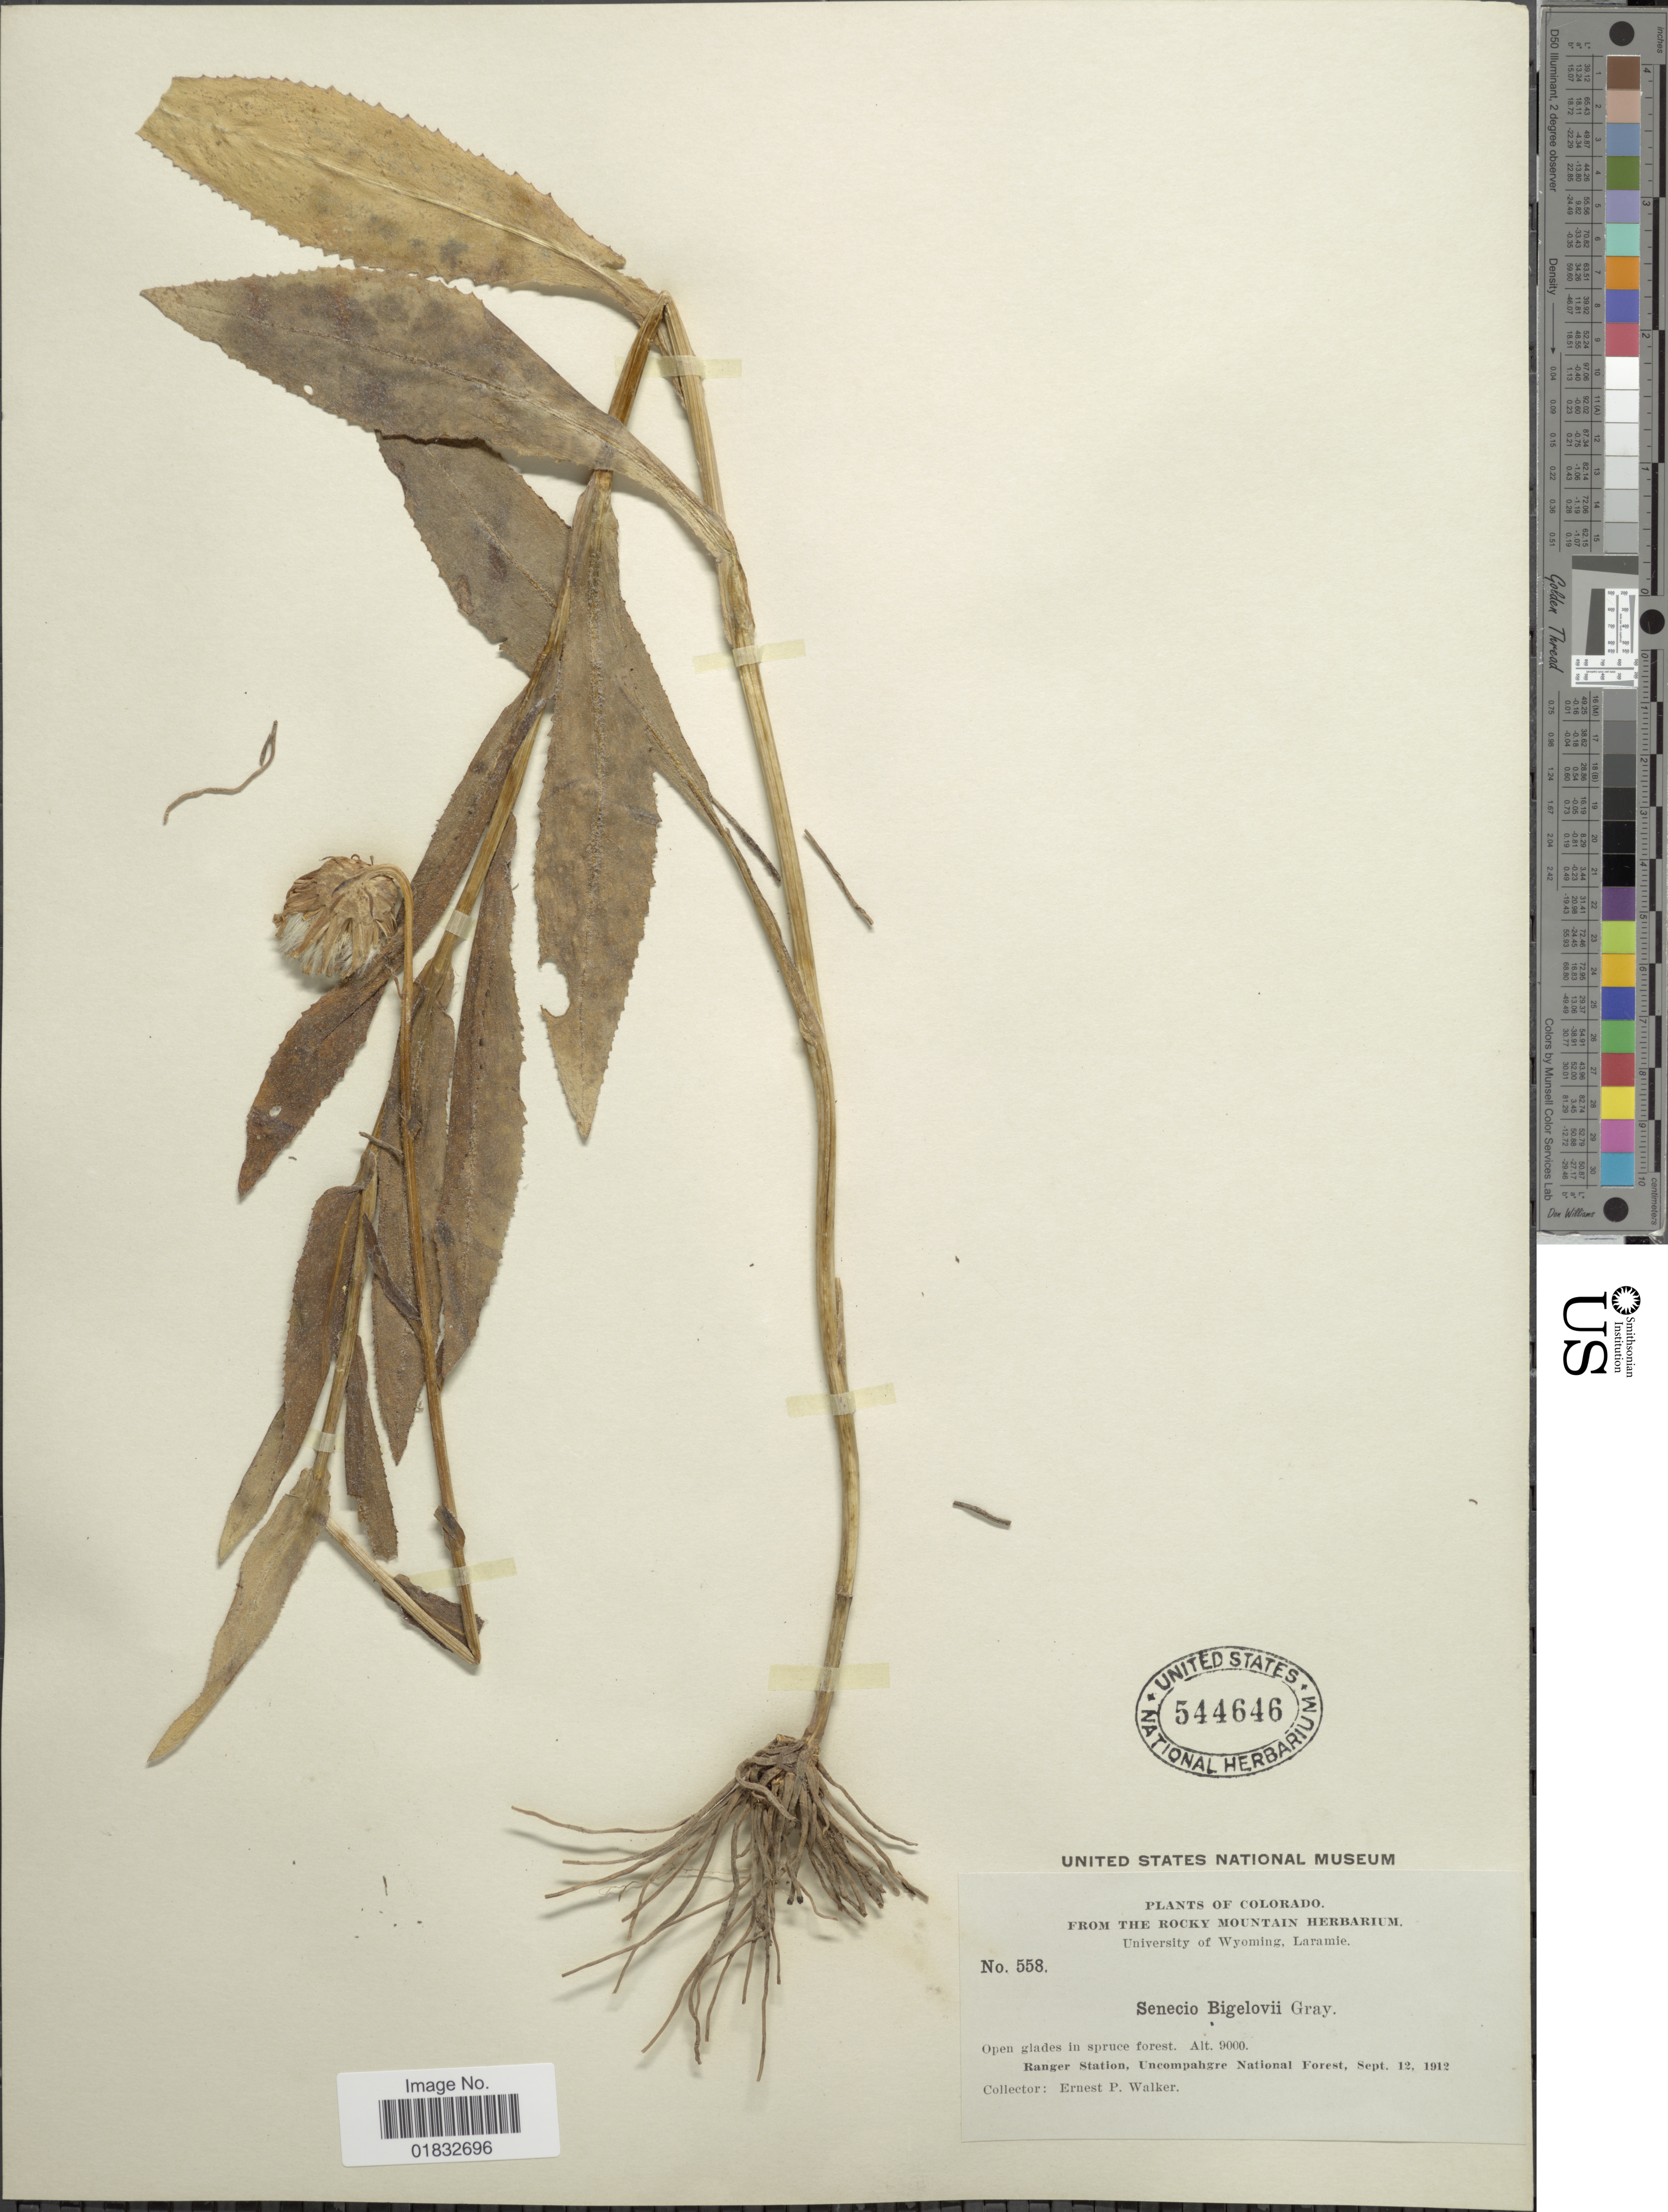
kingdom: Plantae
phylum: Tracheophyta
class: Magnoliopsida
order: Asterales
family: Asteraceae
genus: Senecio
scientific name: Senecio bigelovii var. hallii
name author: A. Gray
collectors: E. P. Walker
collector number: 558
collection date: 1912-09-12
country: United States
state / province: Colorado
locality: Open glades in spruce forest, Ranger Station, Uncompahgre National Forest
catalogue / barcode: US 544646